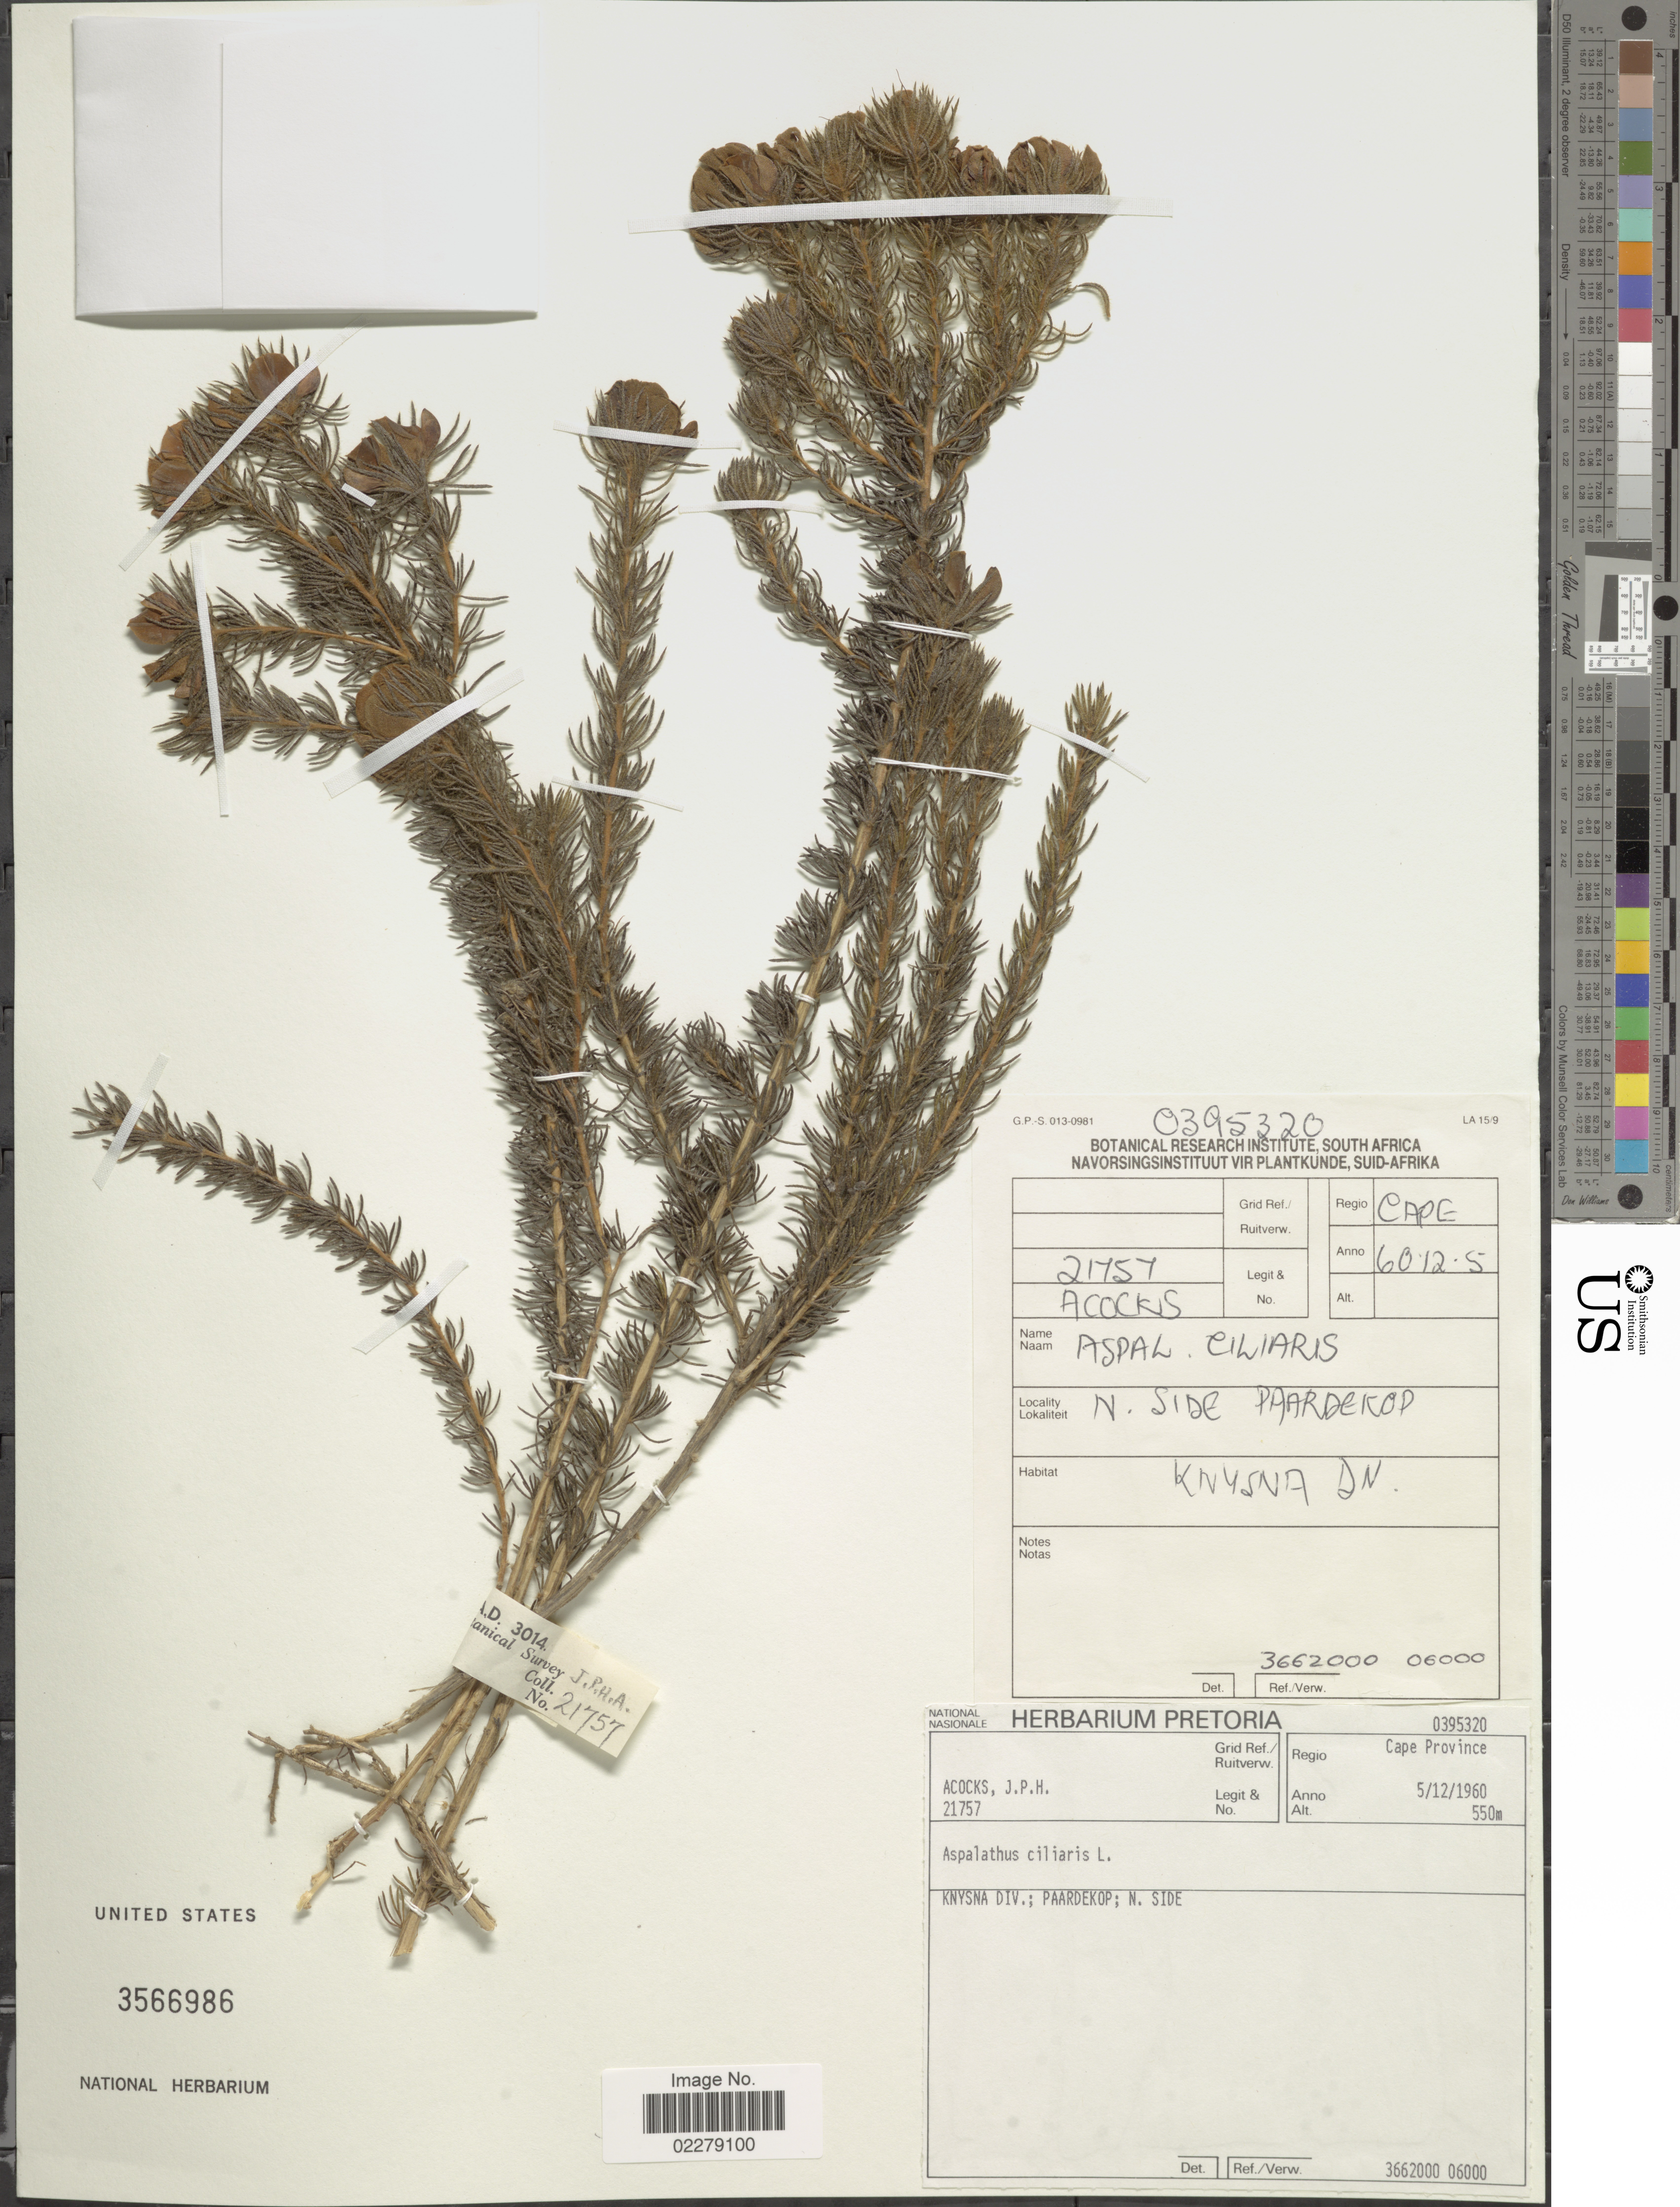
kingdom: Plantae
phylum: Tracheophyta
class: Magnoliopsida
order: Fabales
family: Fabaceae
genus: Aspalathus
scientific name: Aspalathus ciliaris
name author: L.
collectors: J. P. Acocks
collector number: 21757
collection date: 1960-12-05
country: South Africa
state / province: Western Cape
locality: Knysna Div.; Paardekop; N. Side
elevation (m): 550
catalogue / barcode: US 3566986